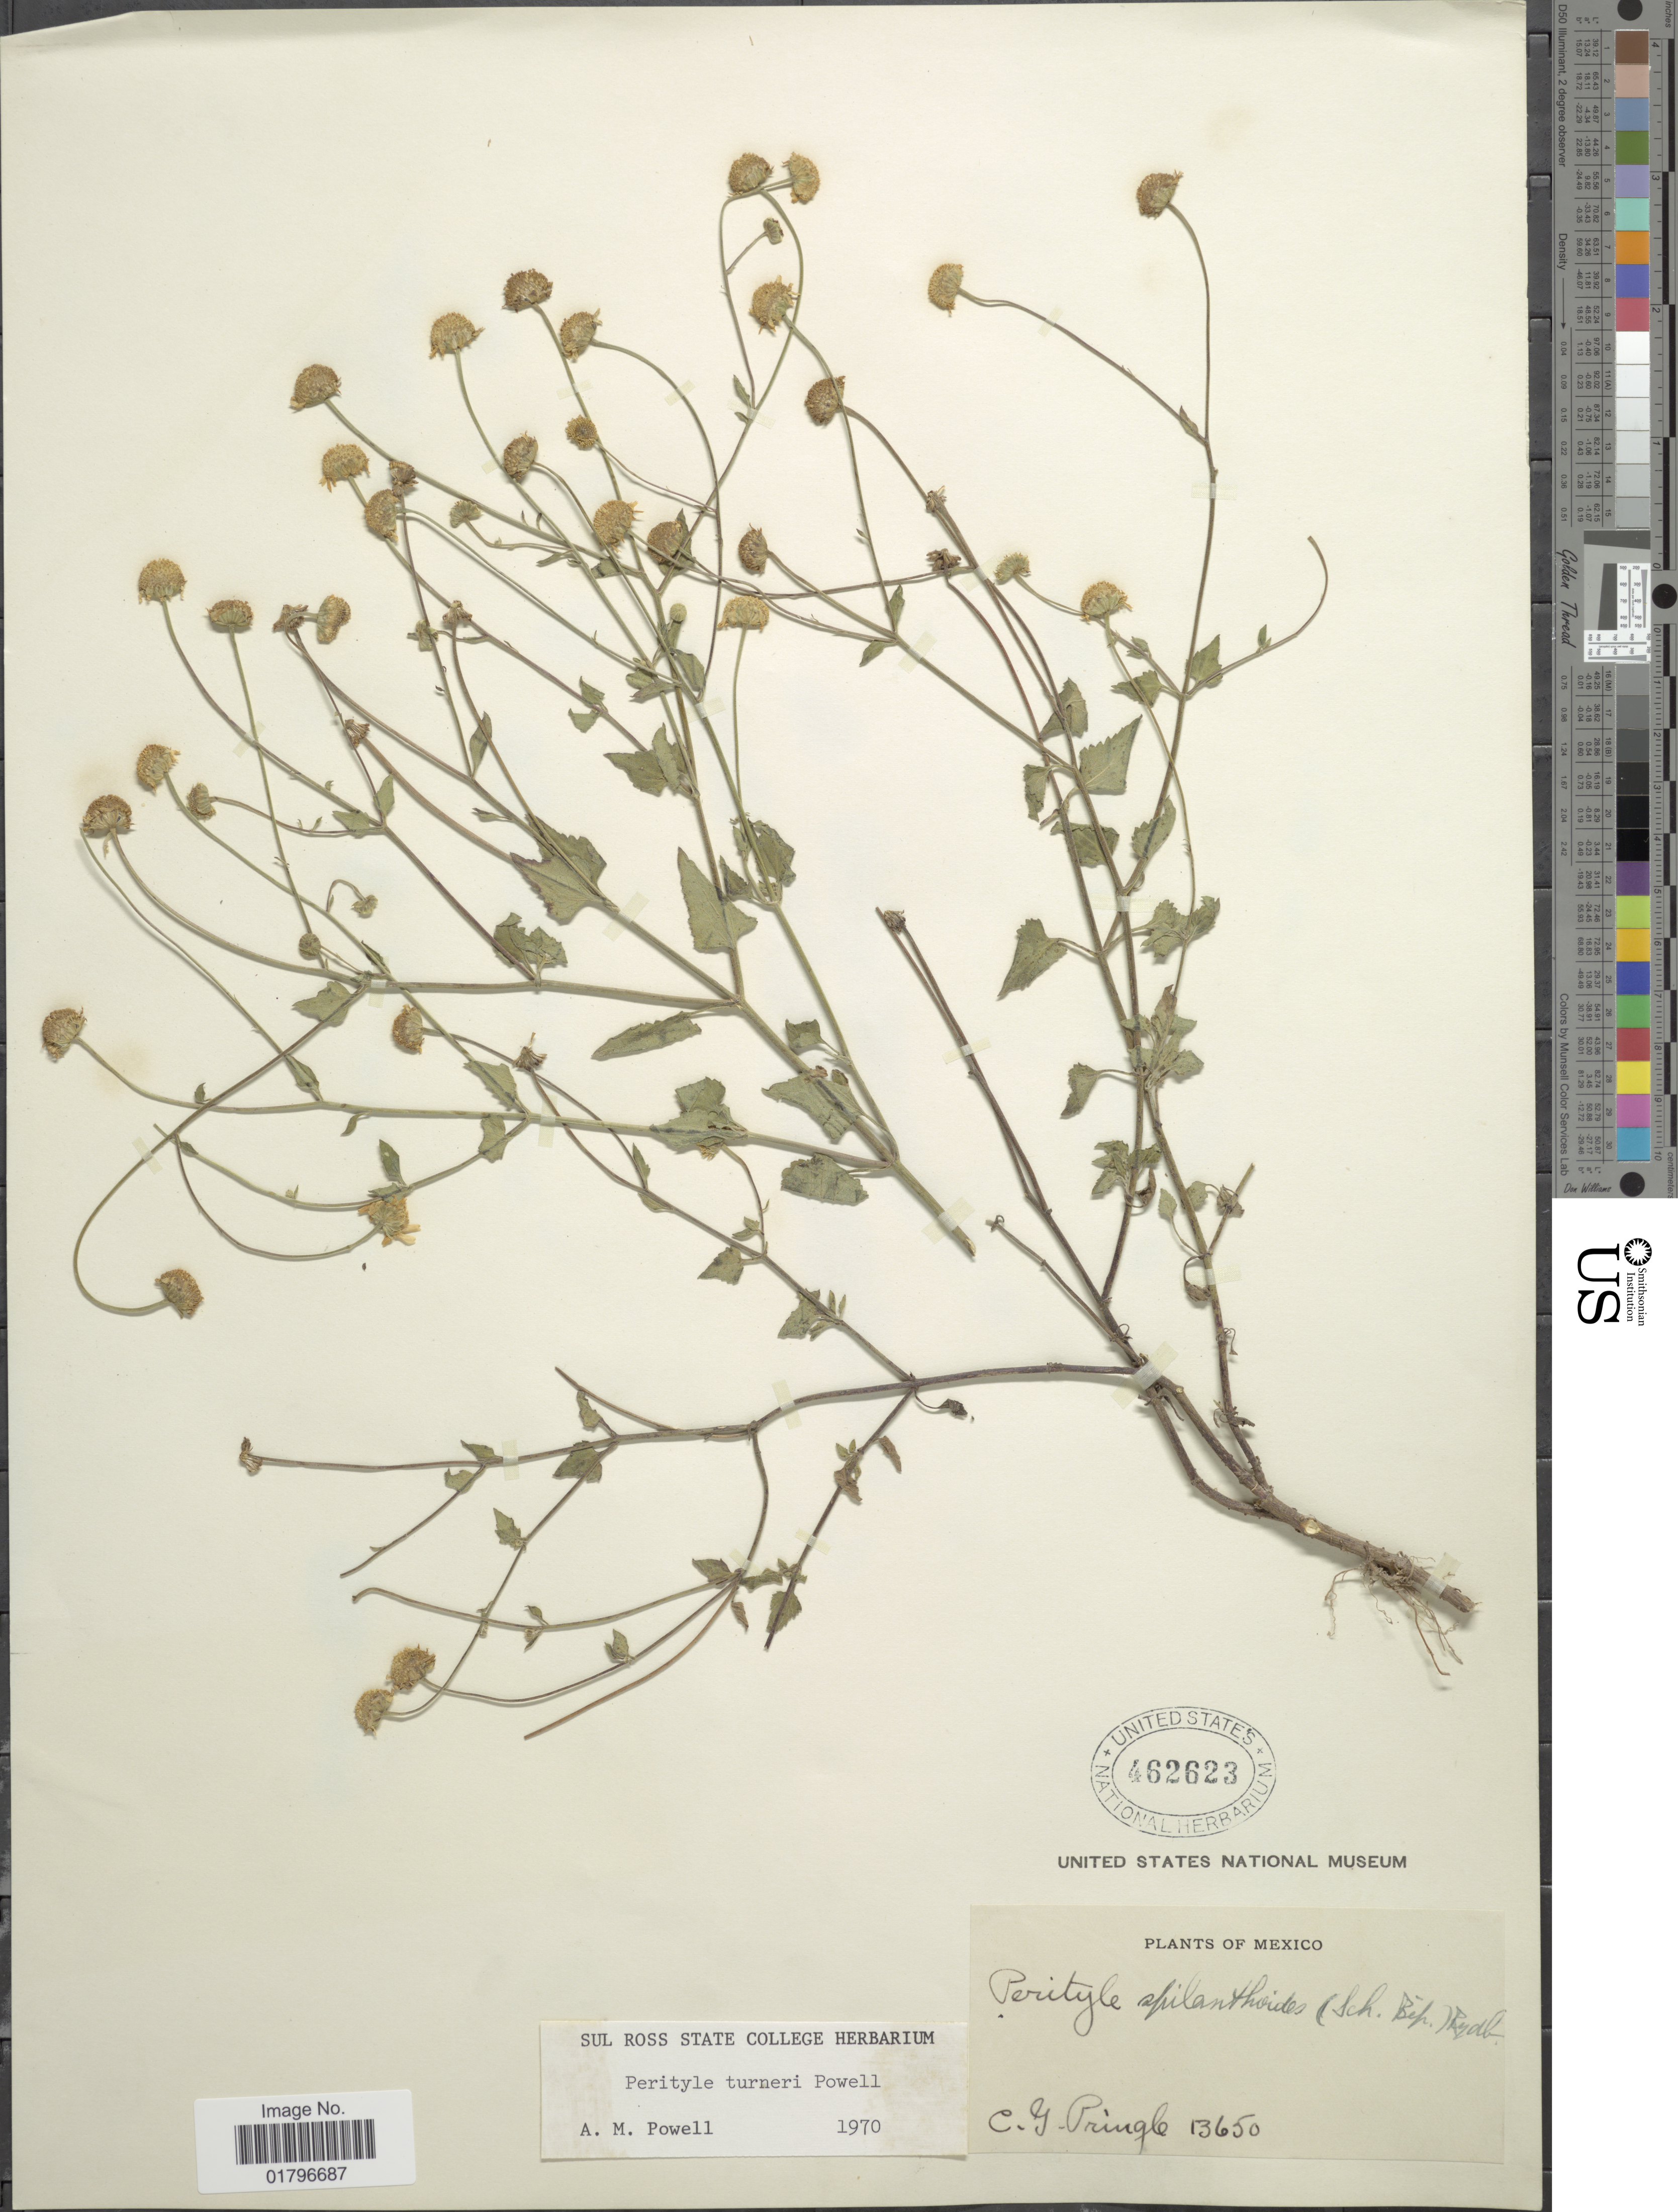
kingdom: Plantae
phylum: Tracheophyta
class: Magnoliopsida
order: Asterales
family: Asteraceae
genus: Perityle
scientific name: Perityle turneri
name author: A.M. Powell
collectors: C. G. Pringle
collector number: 13650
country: Mexico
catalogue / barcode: US 462623